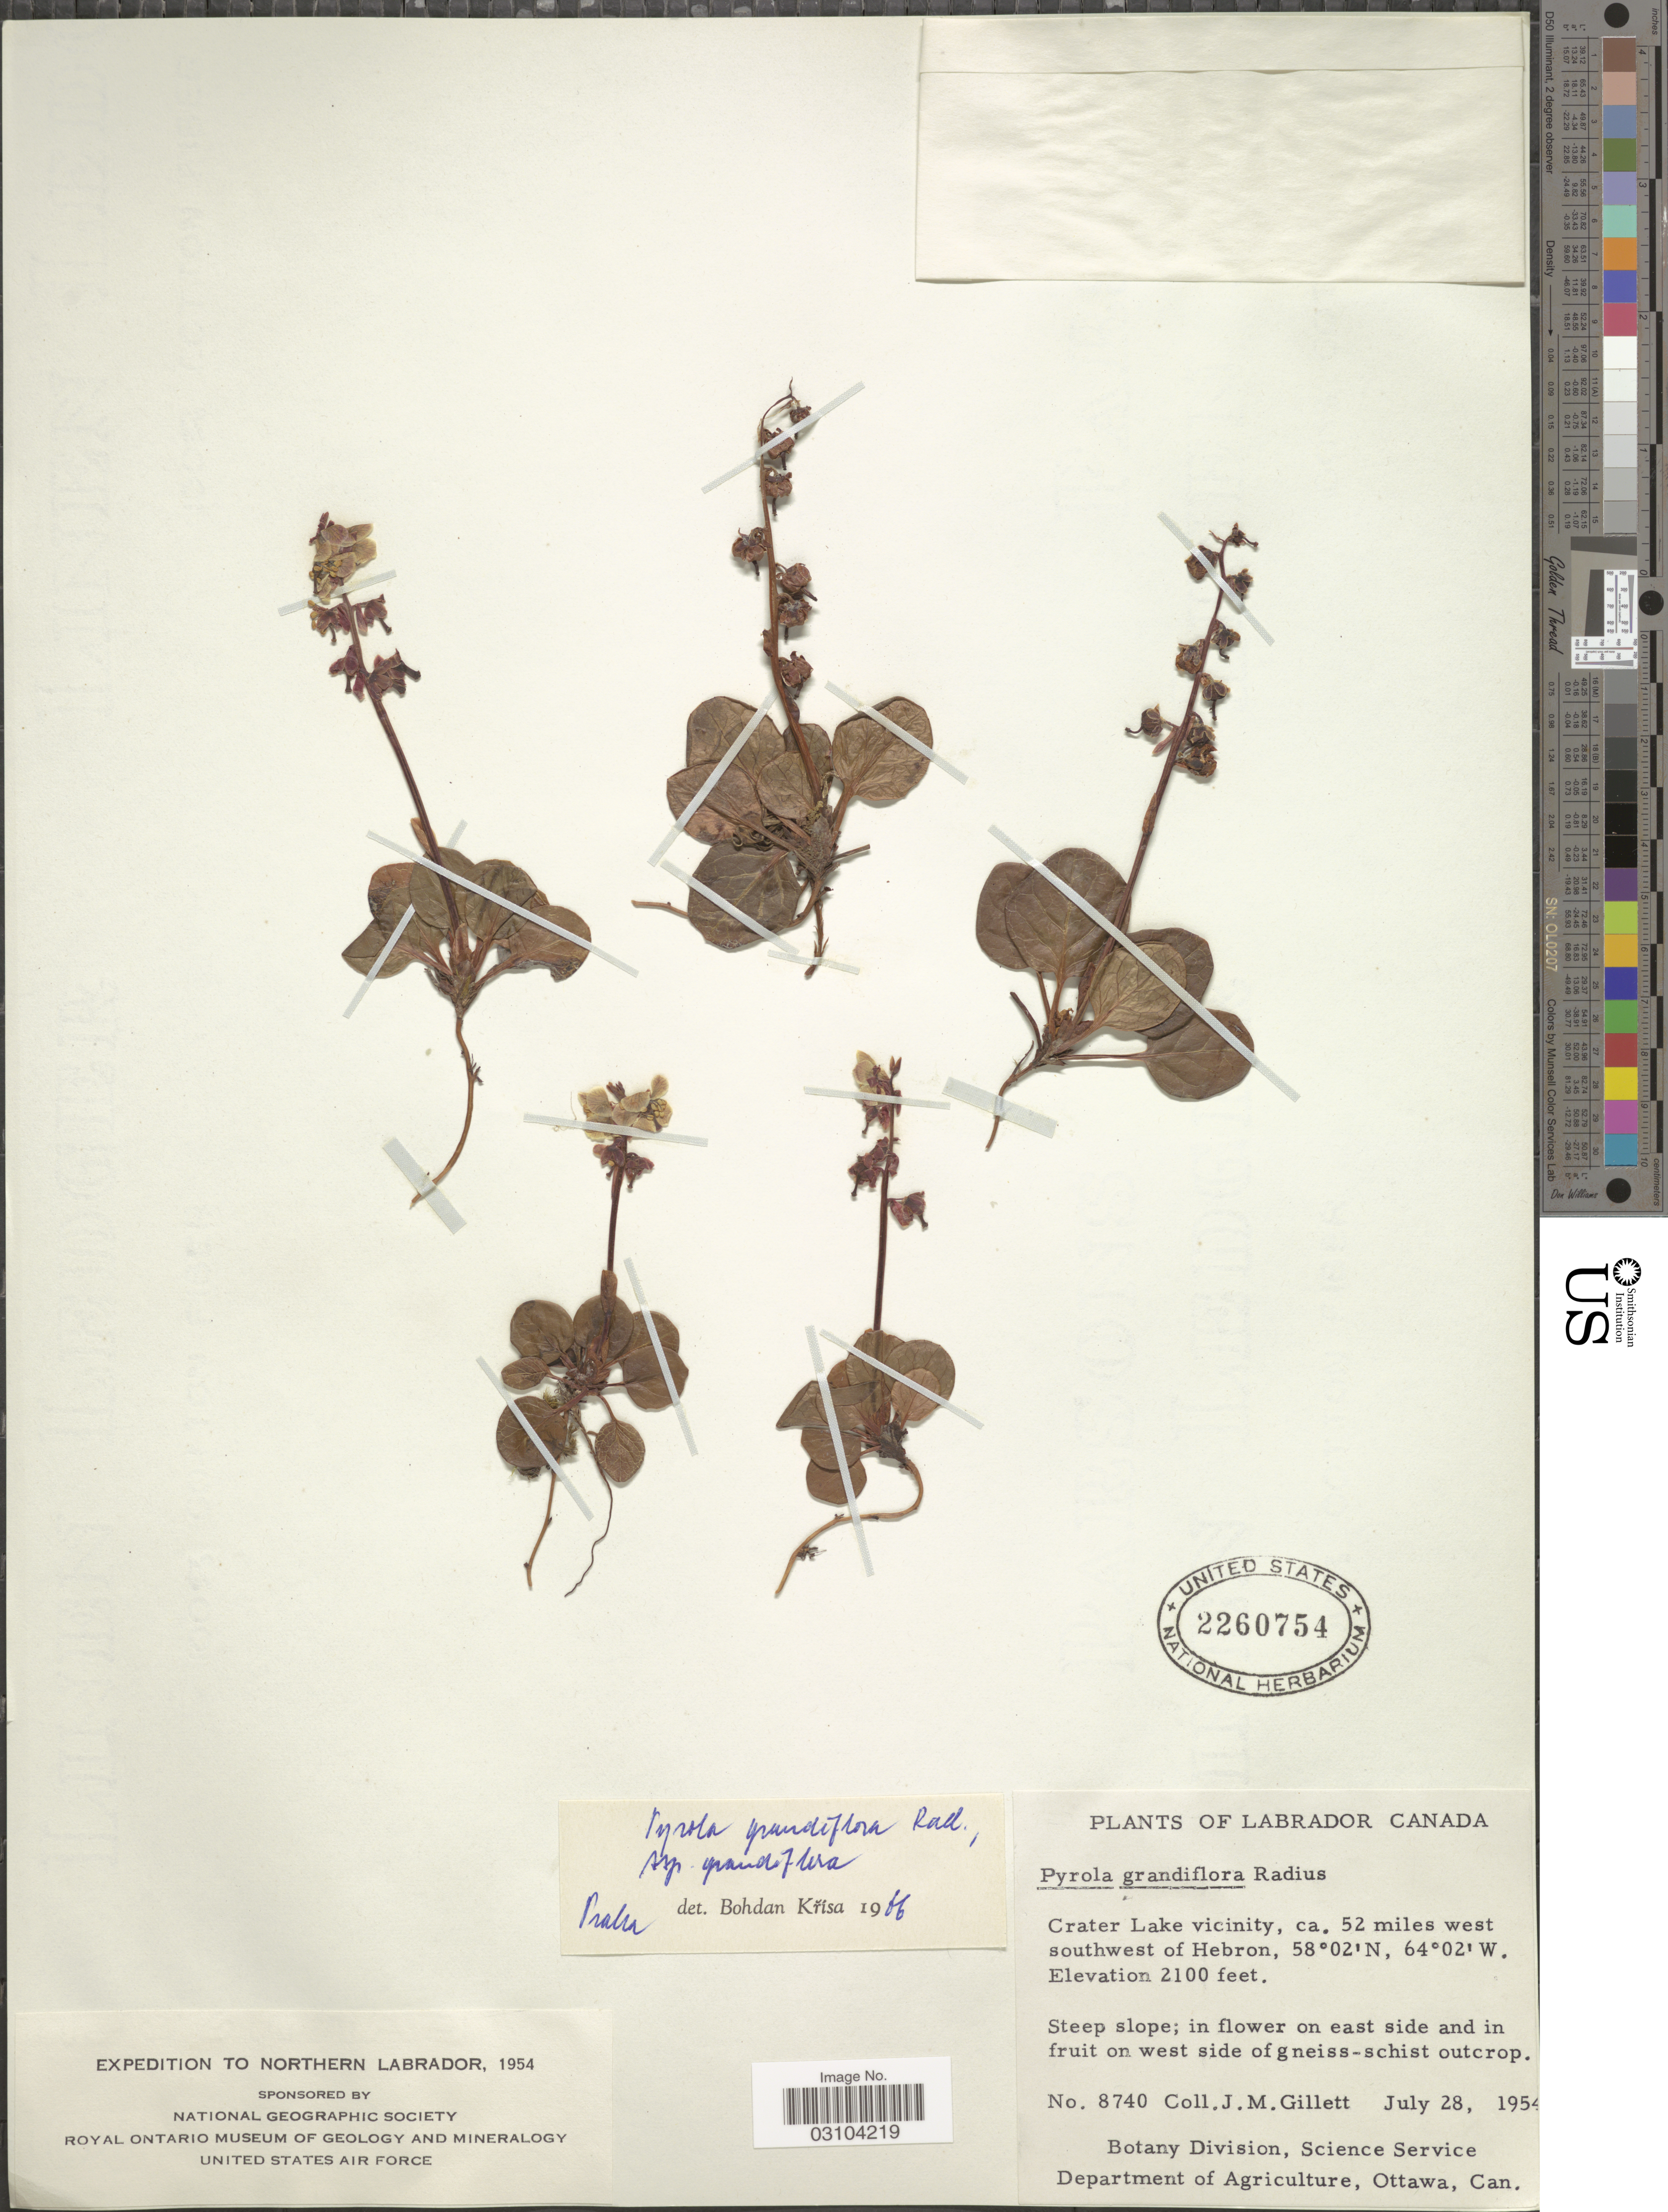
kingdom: Plantae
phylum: Tracheophyta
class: Magnoliopsida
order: Ericales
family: Ericaceae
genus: Pyrola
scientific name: Pyrola grandiflora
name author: Radius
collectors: J. M. Gillett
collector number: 8740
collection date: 1954-07-28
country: Canada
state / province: Newfoundland and Labrador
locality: Labrador. Crater Lake vicinity, ca. 52 miles west southwest of Hebron.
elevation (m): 640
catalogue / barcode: US 2260754